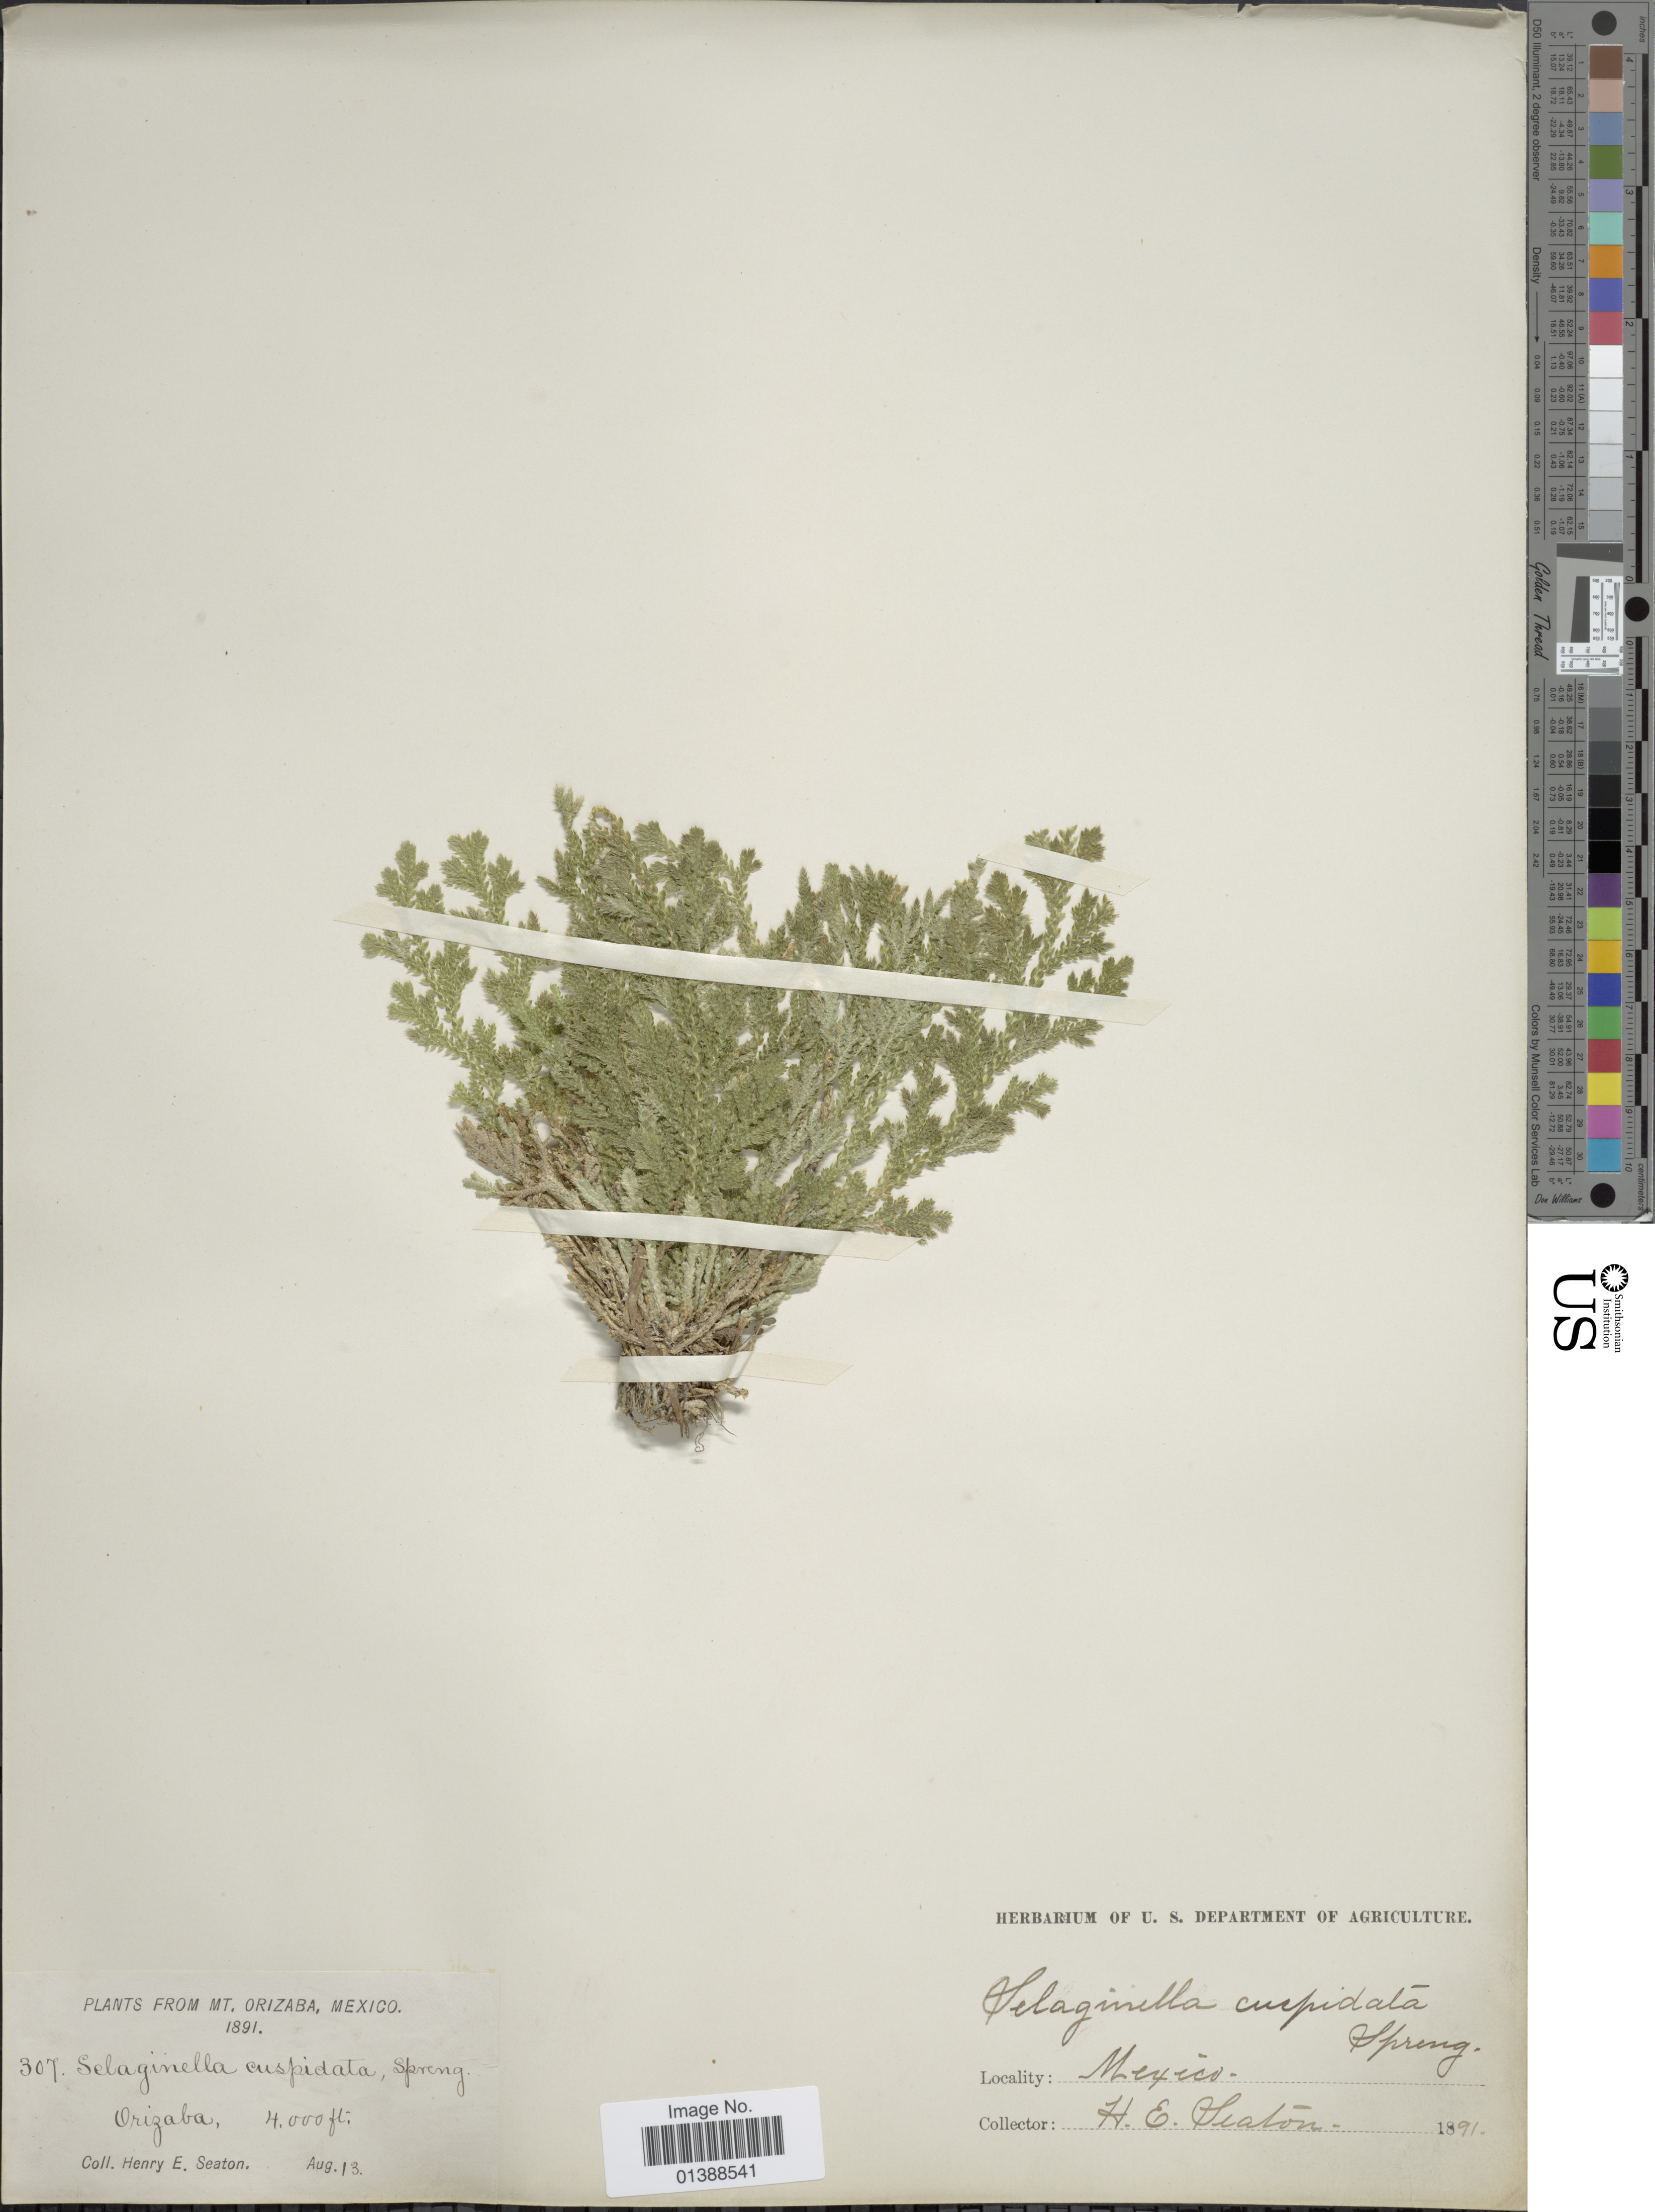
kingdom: Plantae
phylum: Tracheophyta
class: Lycopodiopsida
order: Selaginellales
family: Selaginellaceae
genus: Selaginella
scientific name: Selaginella pallescens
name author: (C. Presl) Spring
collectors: H. E. Seaton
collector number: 307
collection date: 1891-08-13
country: Mexico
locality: Mt Orizaba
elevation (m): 1219